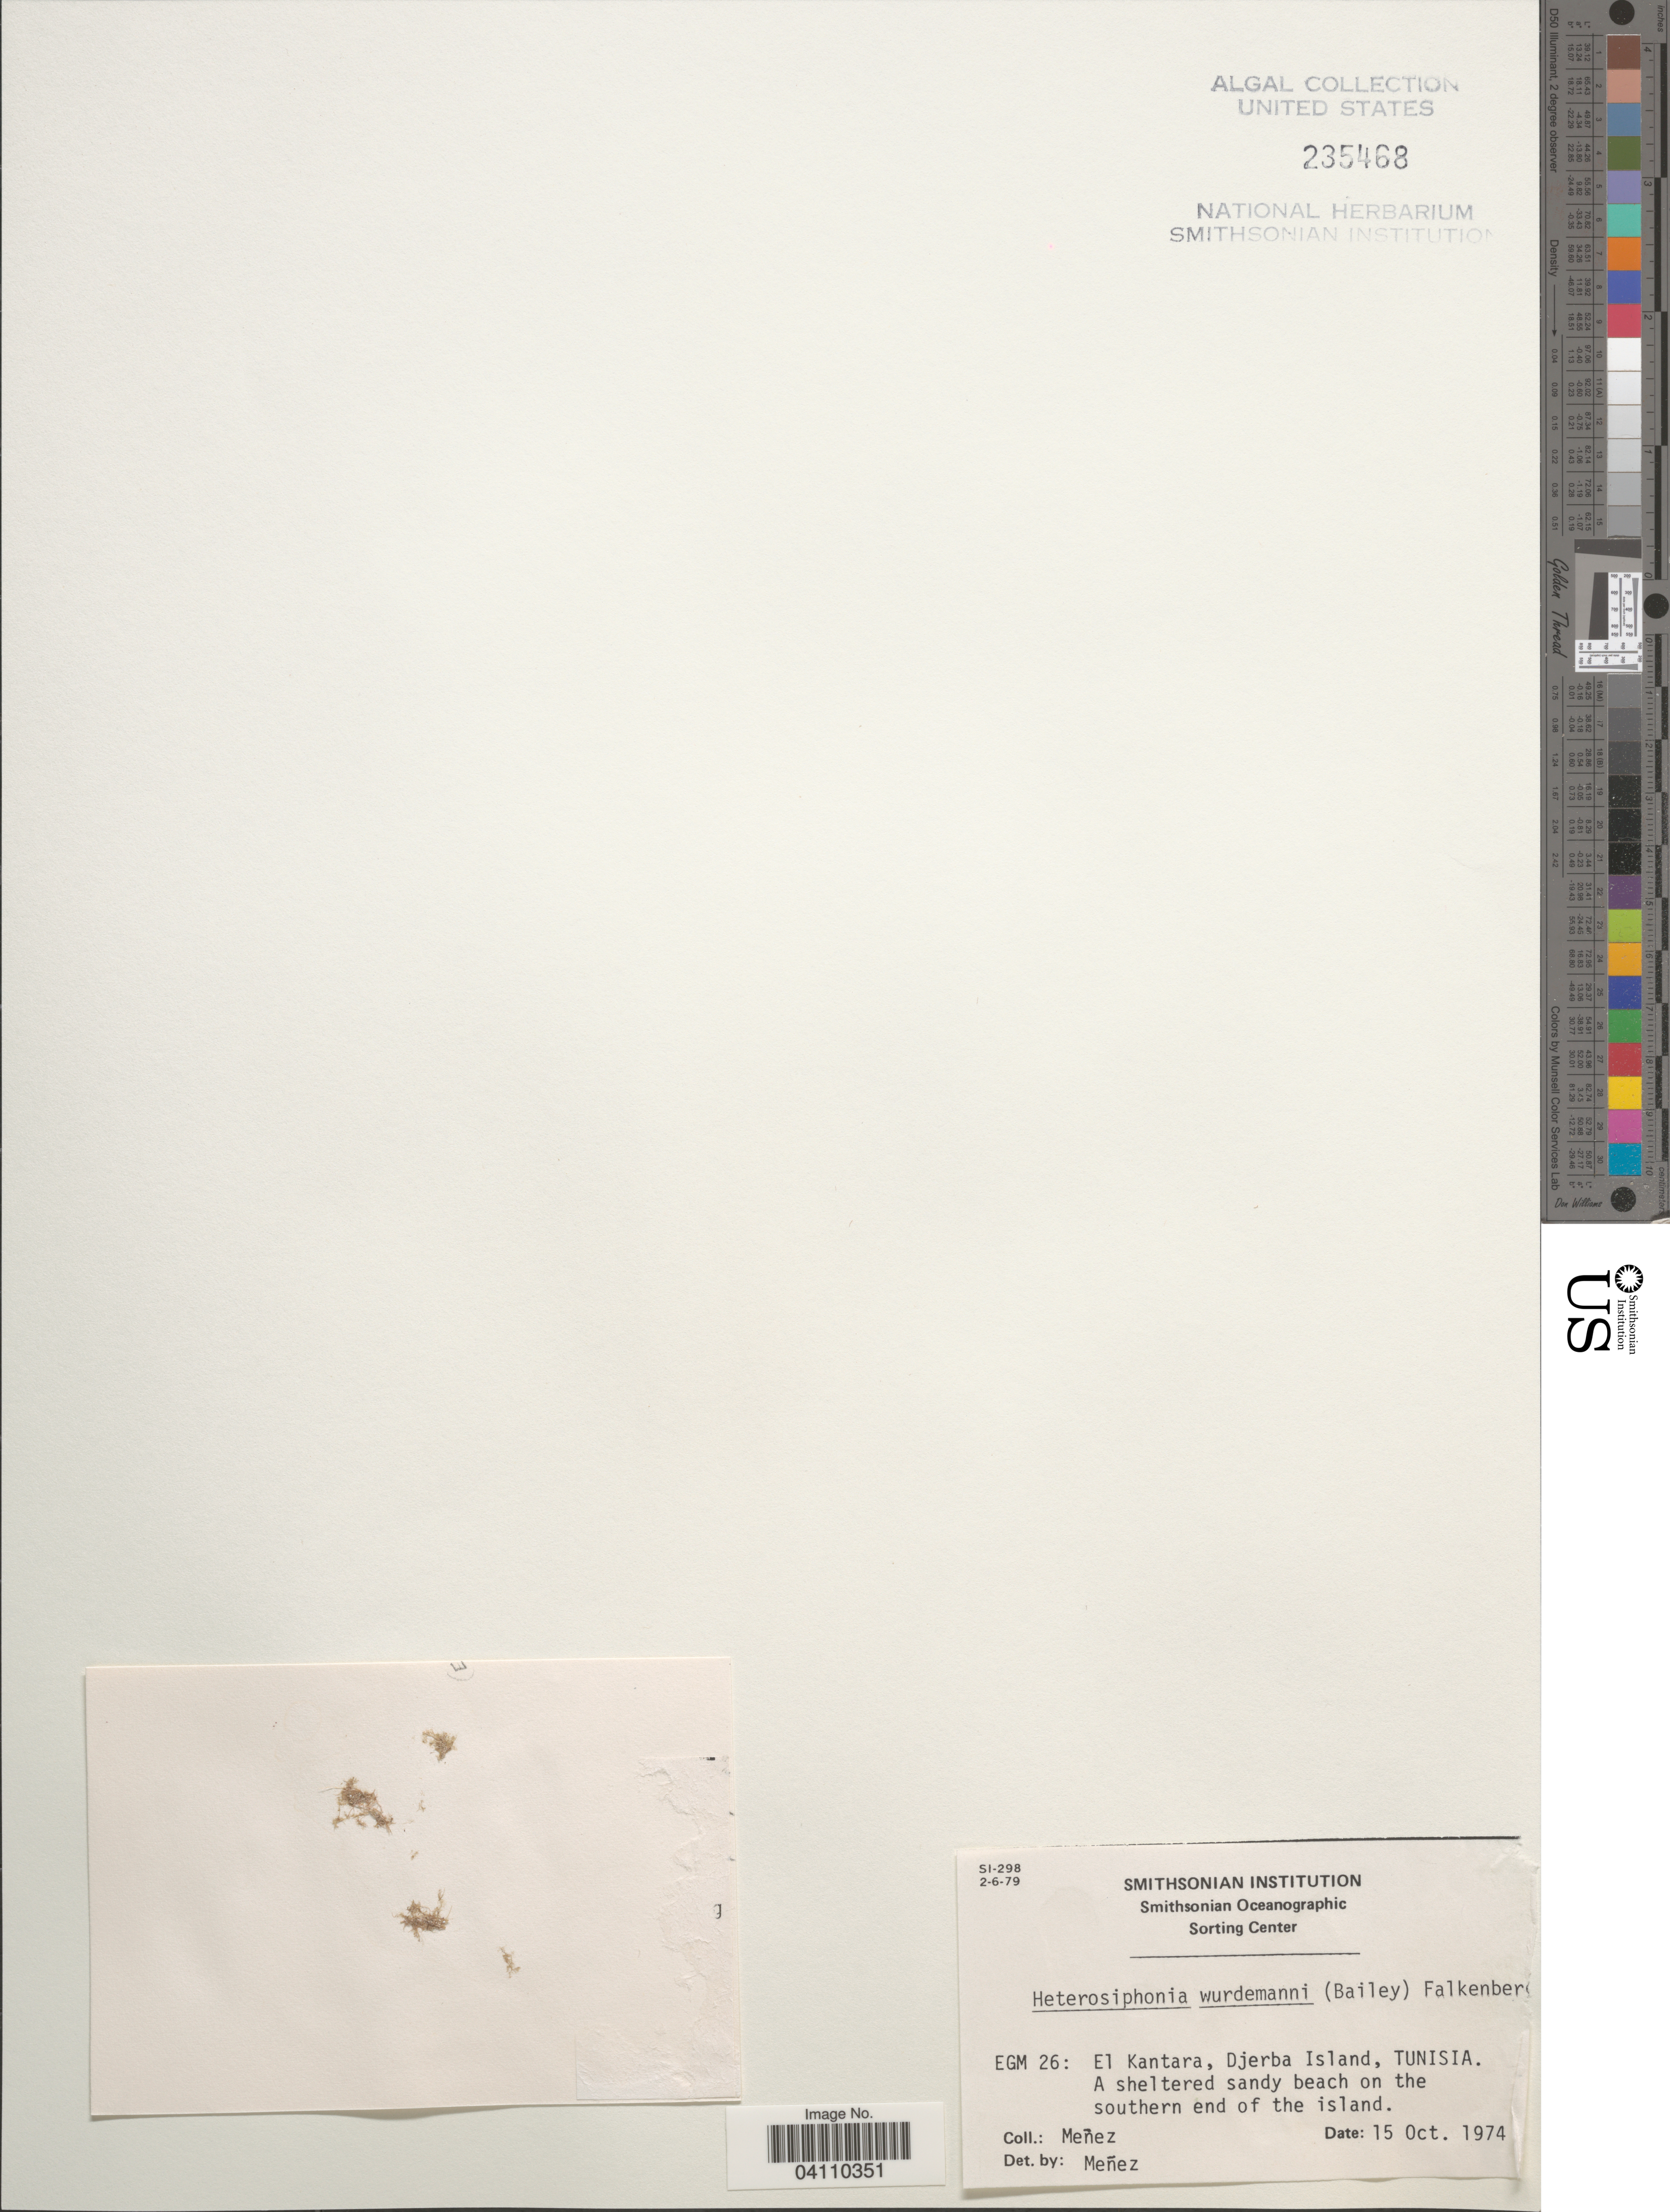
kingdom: Plantae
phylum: Rhodophyta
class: Florideophyceae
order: Ceramiales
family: Dasyaceae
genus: Heterosiphonia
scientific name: Heterosiphonia crispella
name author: (C. Agardh) M.J. Wynne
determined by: Algae name updating Project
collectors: Menez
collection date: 1974-10-15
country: Tunisia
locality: EGM 26: El Kantara, Djerba Island. Beach on the southern end of the island.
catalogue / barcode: US 235468